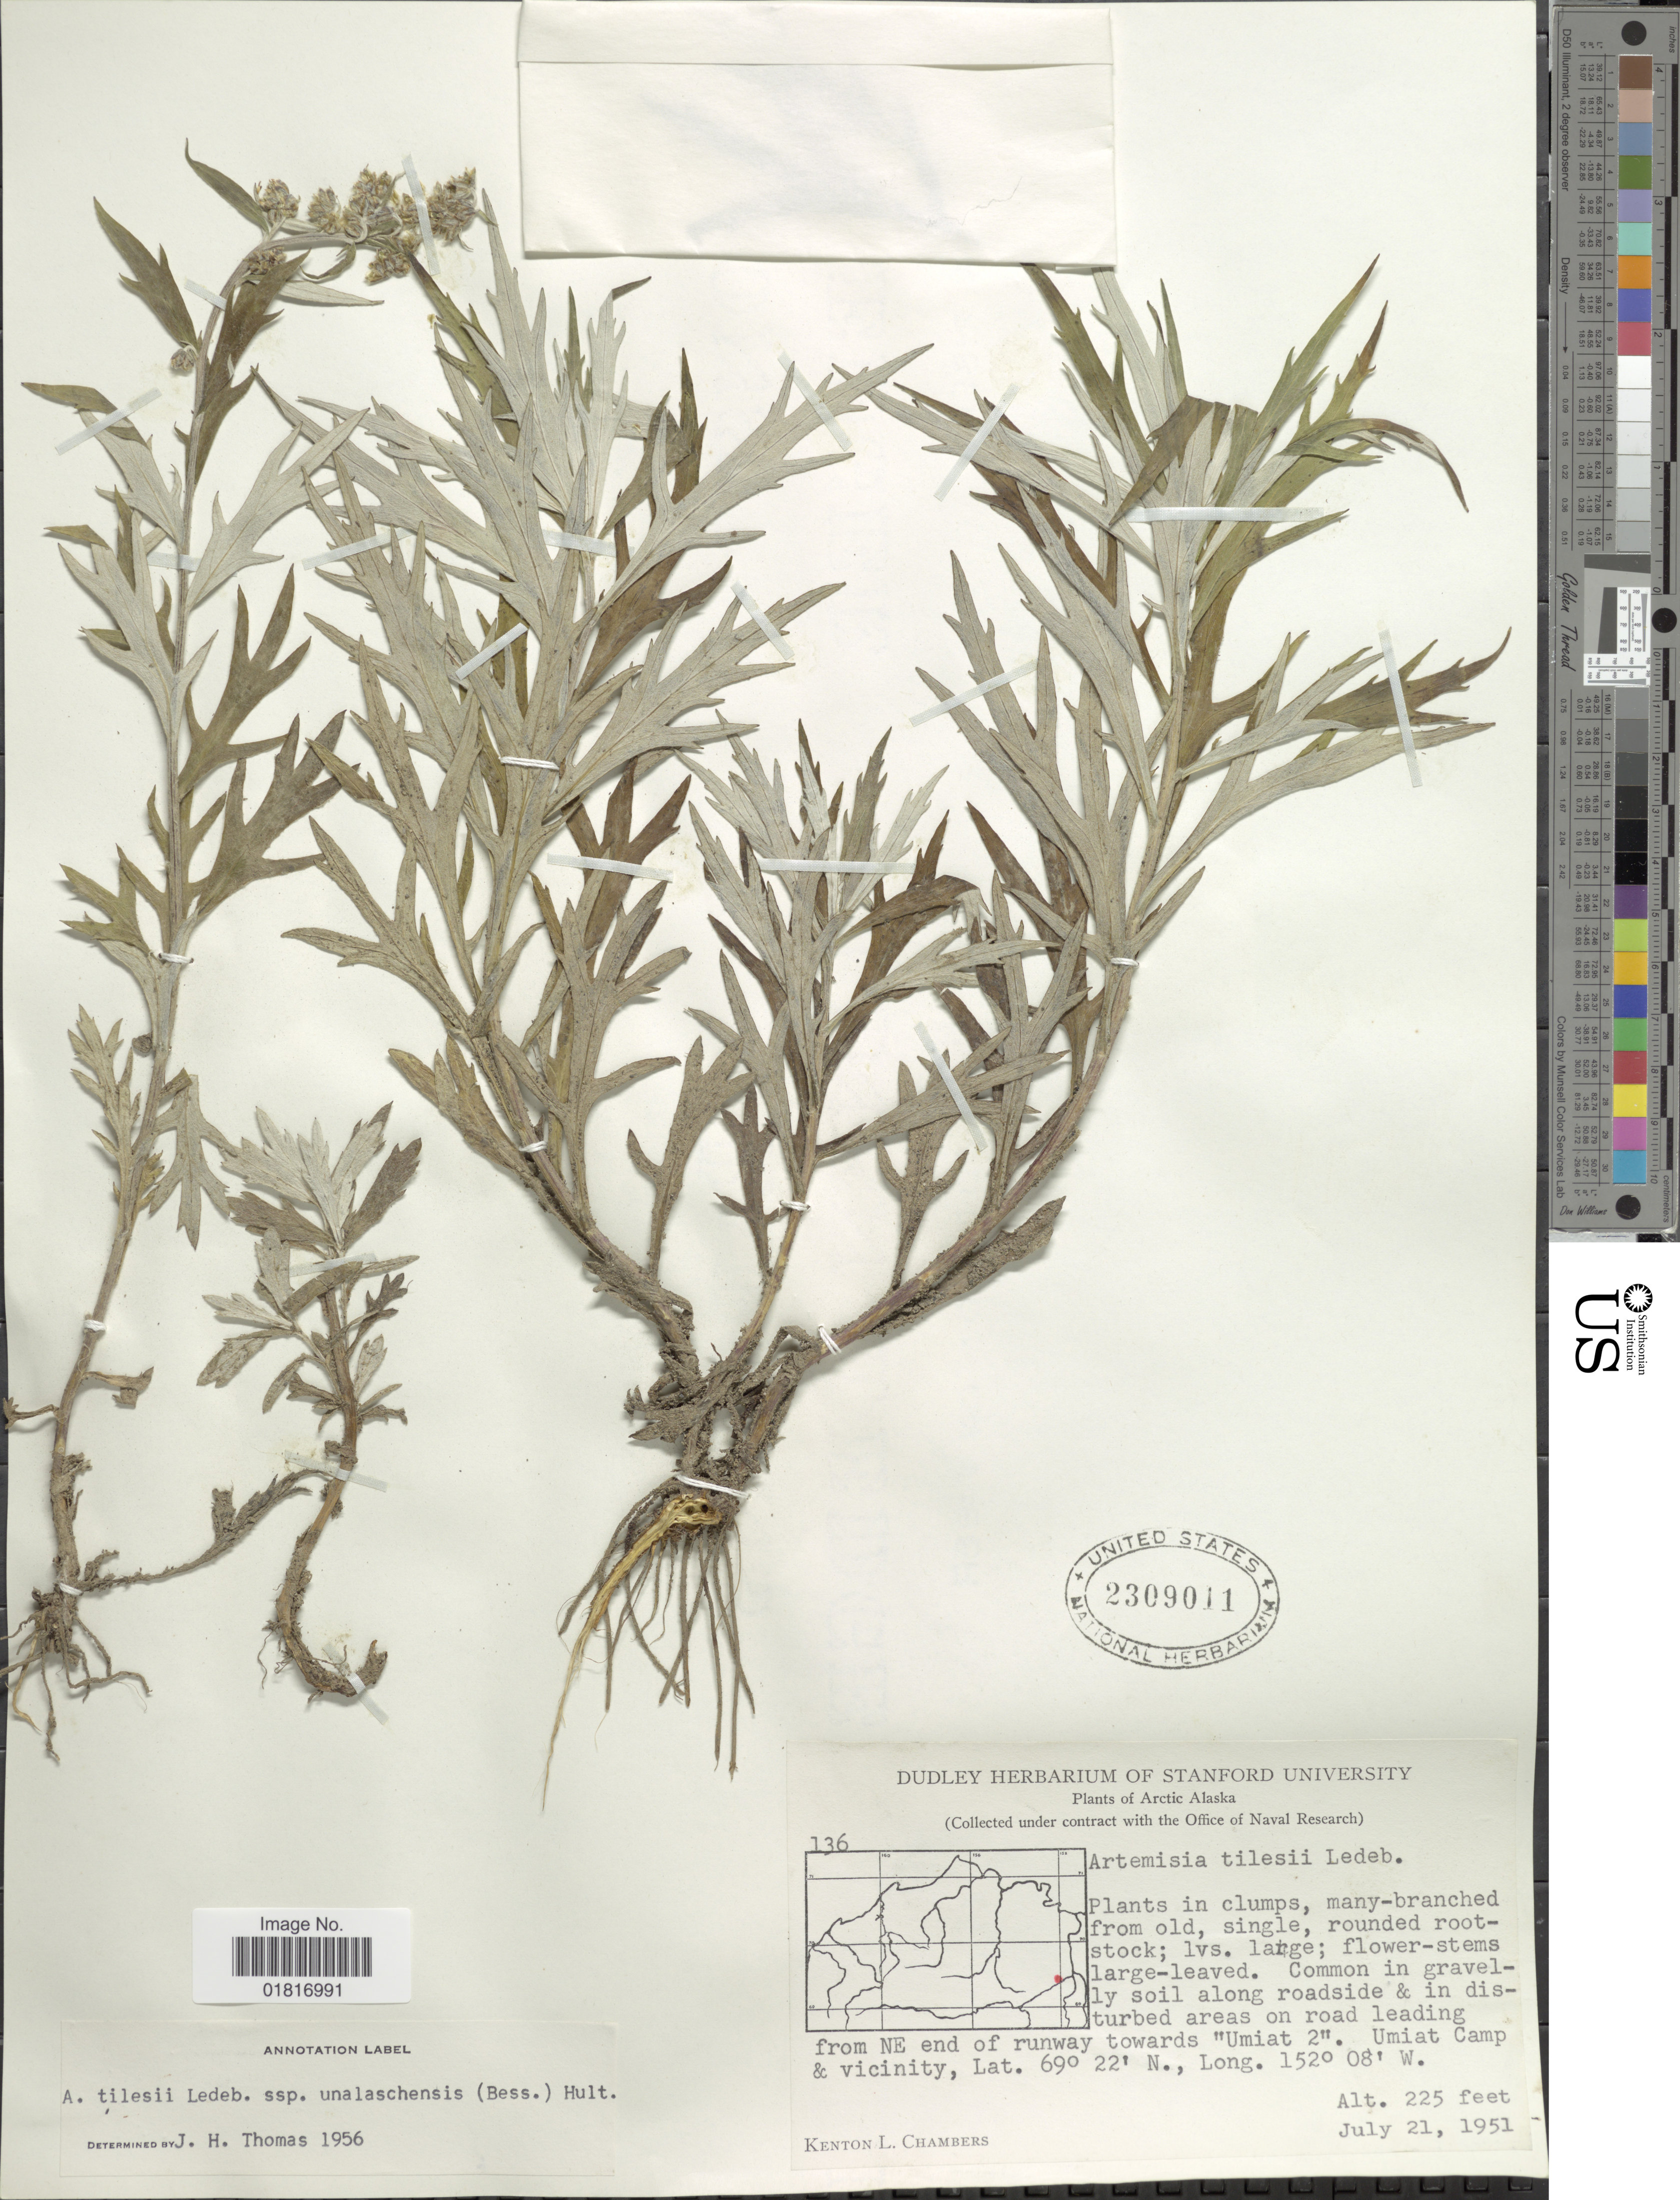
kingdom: Plantae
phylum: Tracheophyta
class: Magnoliopsida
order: Asterales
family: Asteraceae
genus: Artemisia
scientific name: Artemisia tilesii subsp. unalaschcensis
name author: (Besser) Hultén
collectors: K. L. Chambers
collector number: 136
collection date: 1951-07-21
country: United States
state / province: Alaska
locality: Arctic Alaska. Common in gravelly soil along roadside & in disturbed areas on road leading from NE of runway towards 'Umiat 2' Camp & vicinity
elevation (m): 69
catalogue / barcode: US 2309011